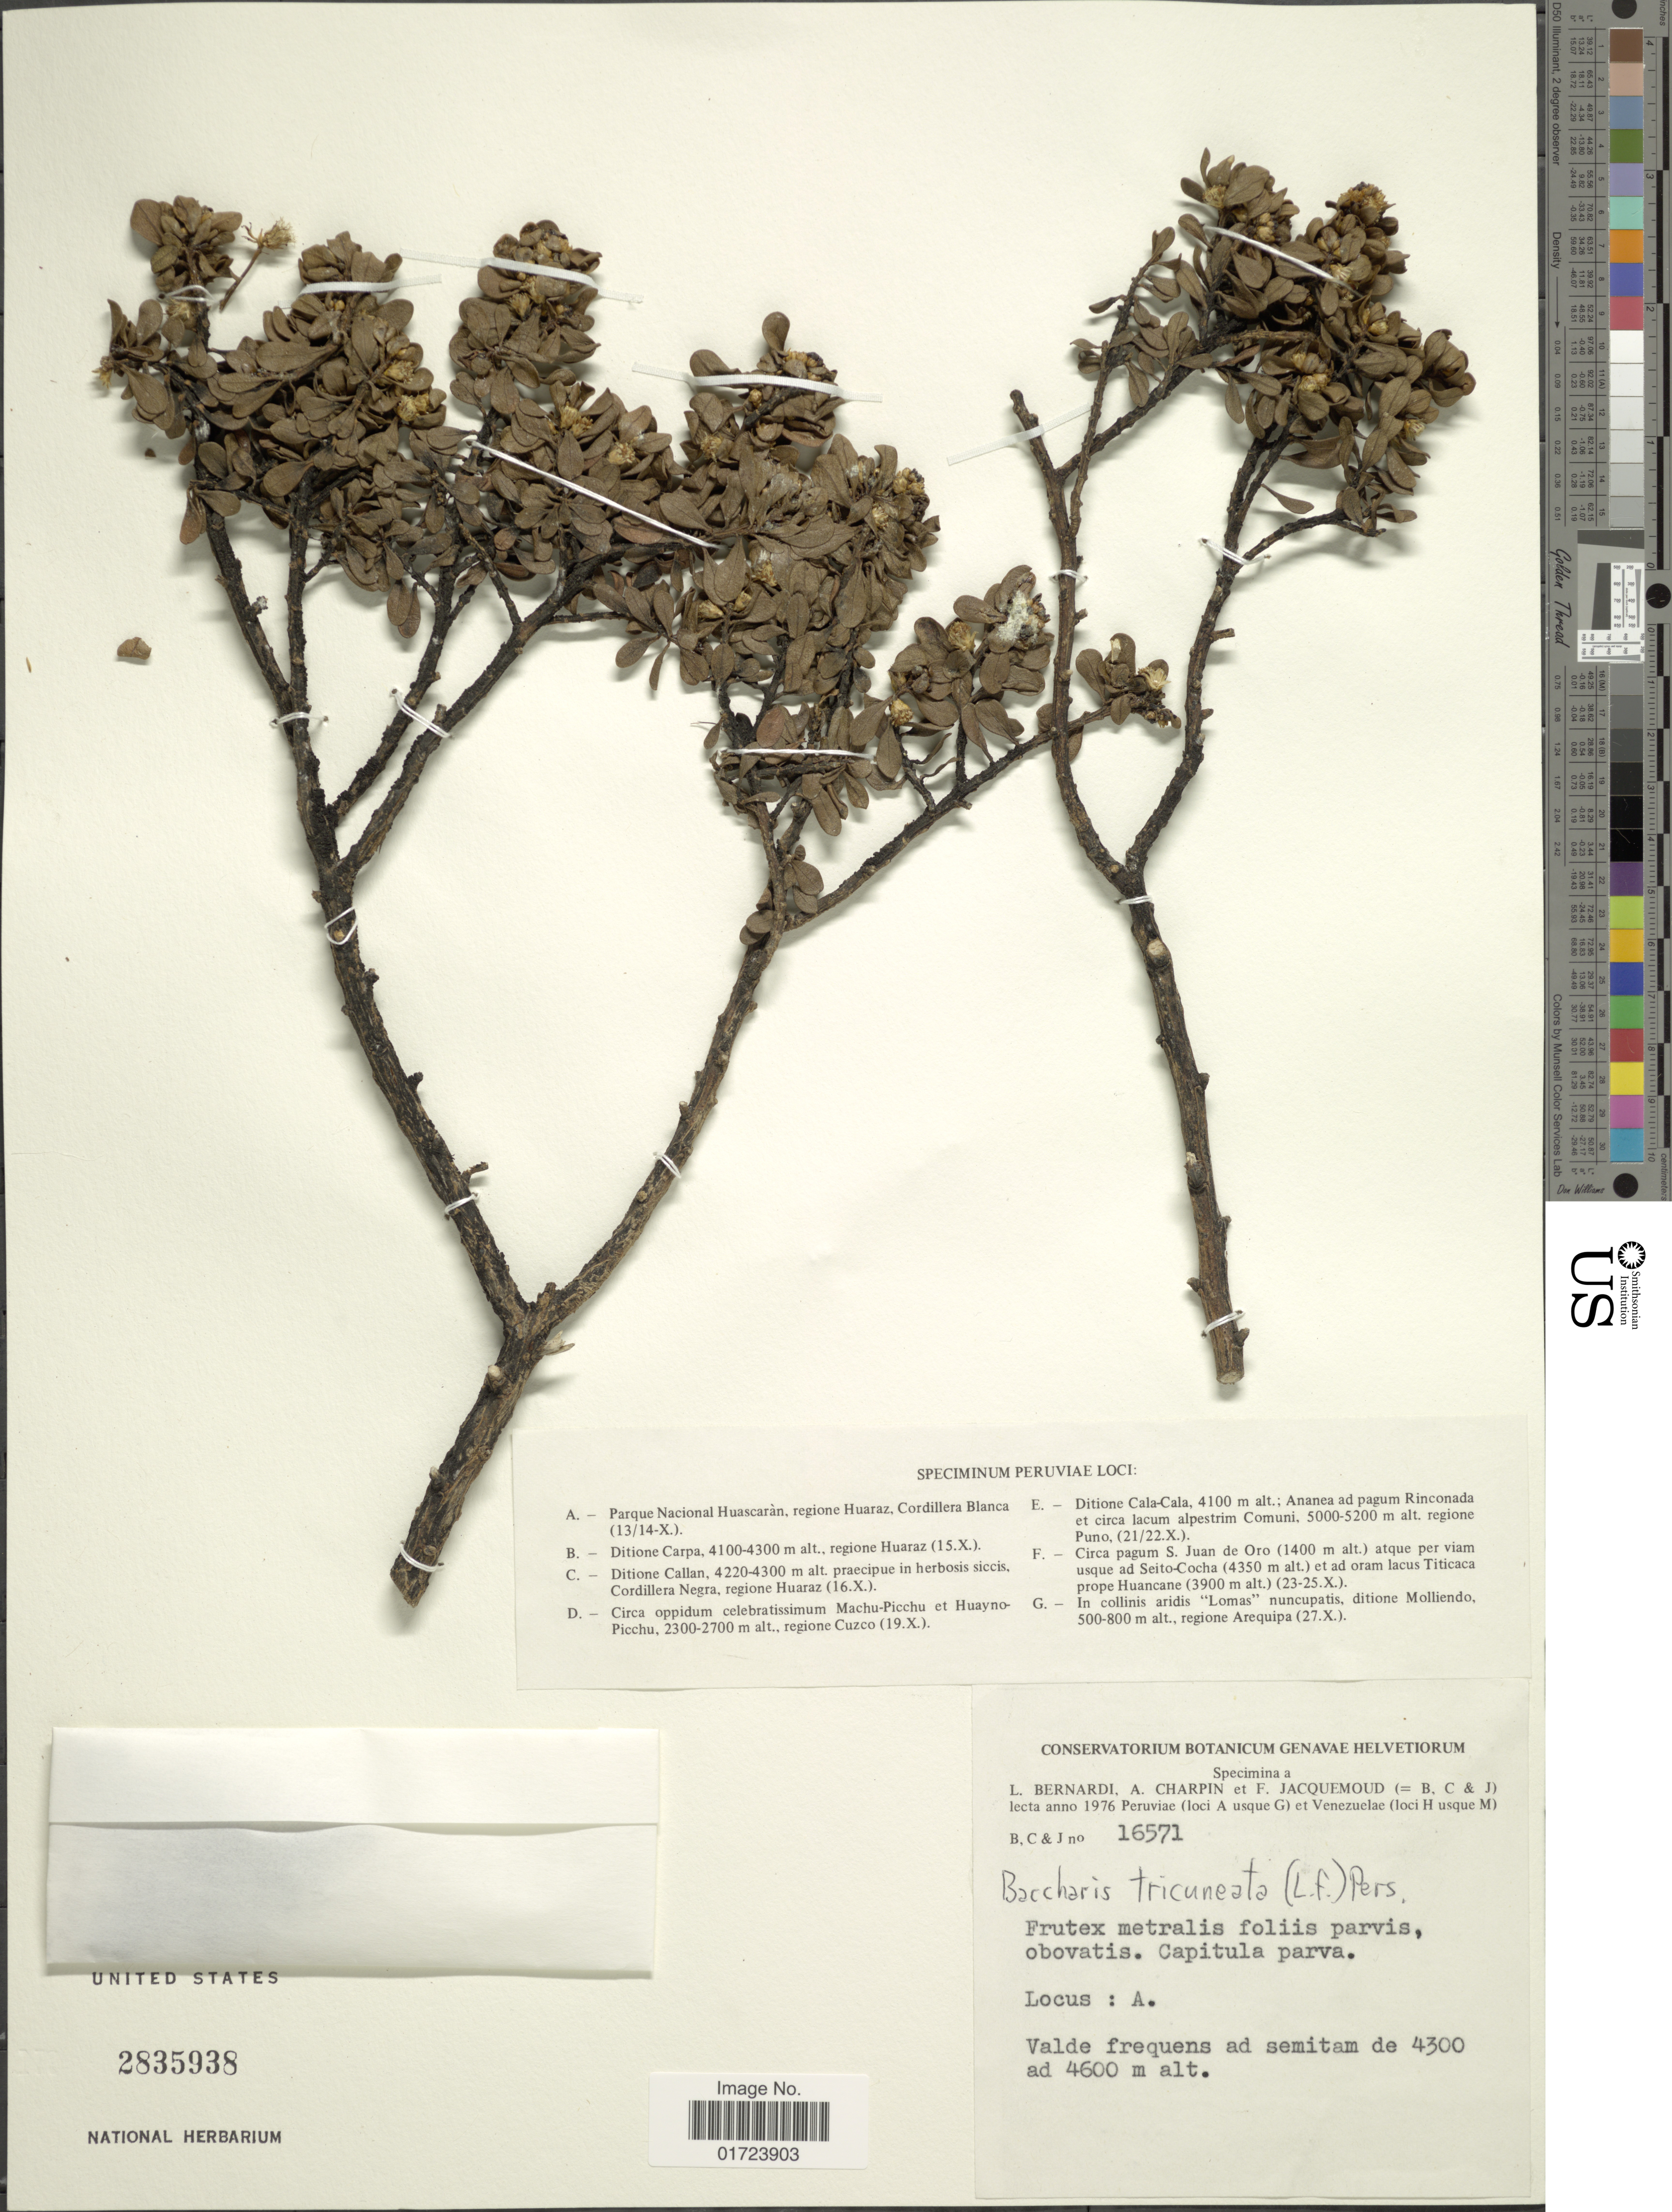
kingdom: Plantae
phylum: Tracheophyta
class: Magnoliopsida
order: Asterales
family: Asteraceae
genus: Baccharis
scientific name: Baccharis tricuneata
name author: (L. f.) Pers.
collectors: L. Bernardi, A. Charpin & F. Jacquemoud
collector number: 16571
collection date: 1976-10-13/1976-10-14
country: Peru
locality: Parque Nacional Huascaran, regione Huaraz, Cordillera Blanca.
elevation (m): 4300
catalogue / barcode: US 2835938